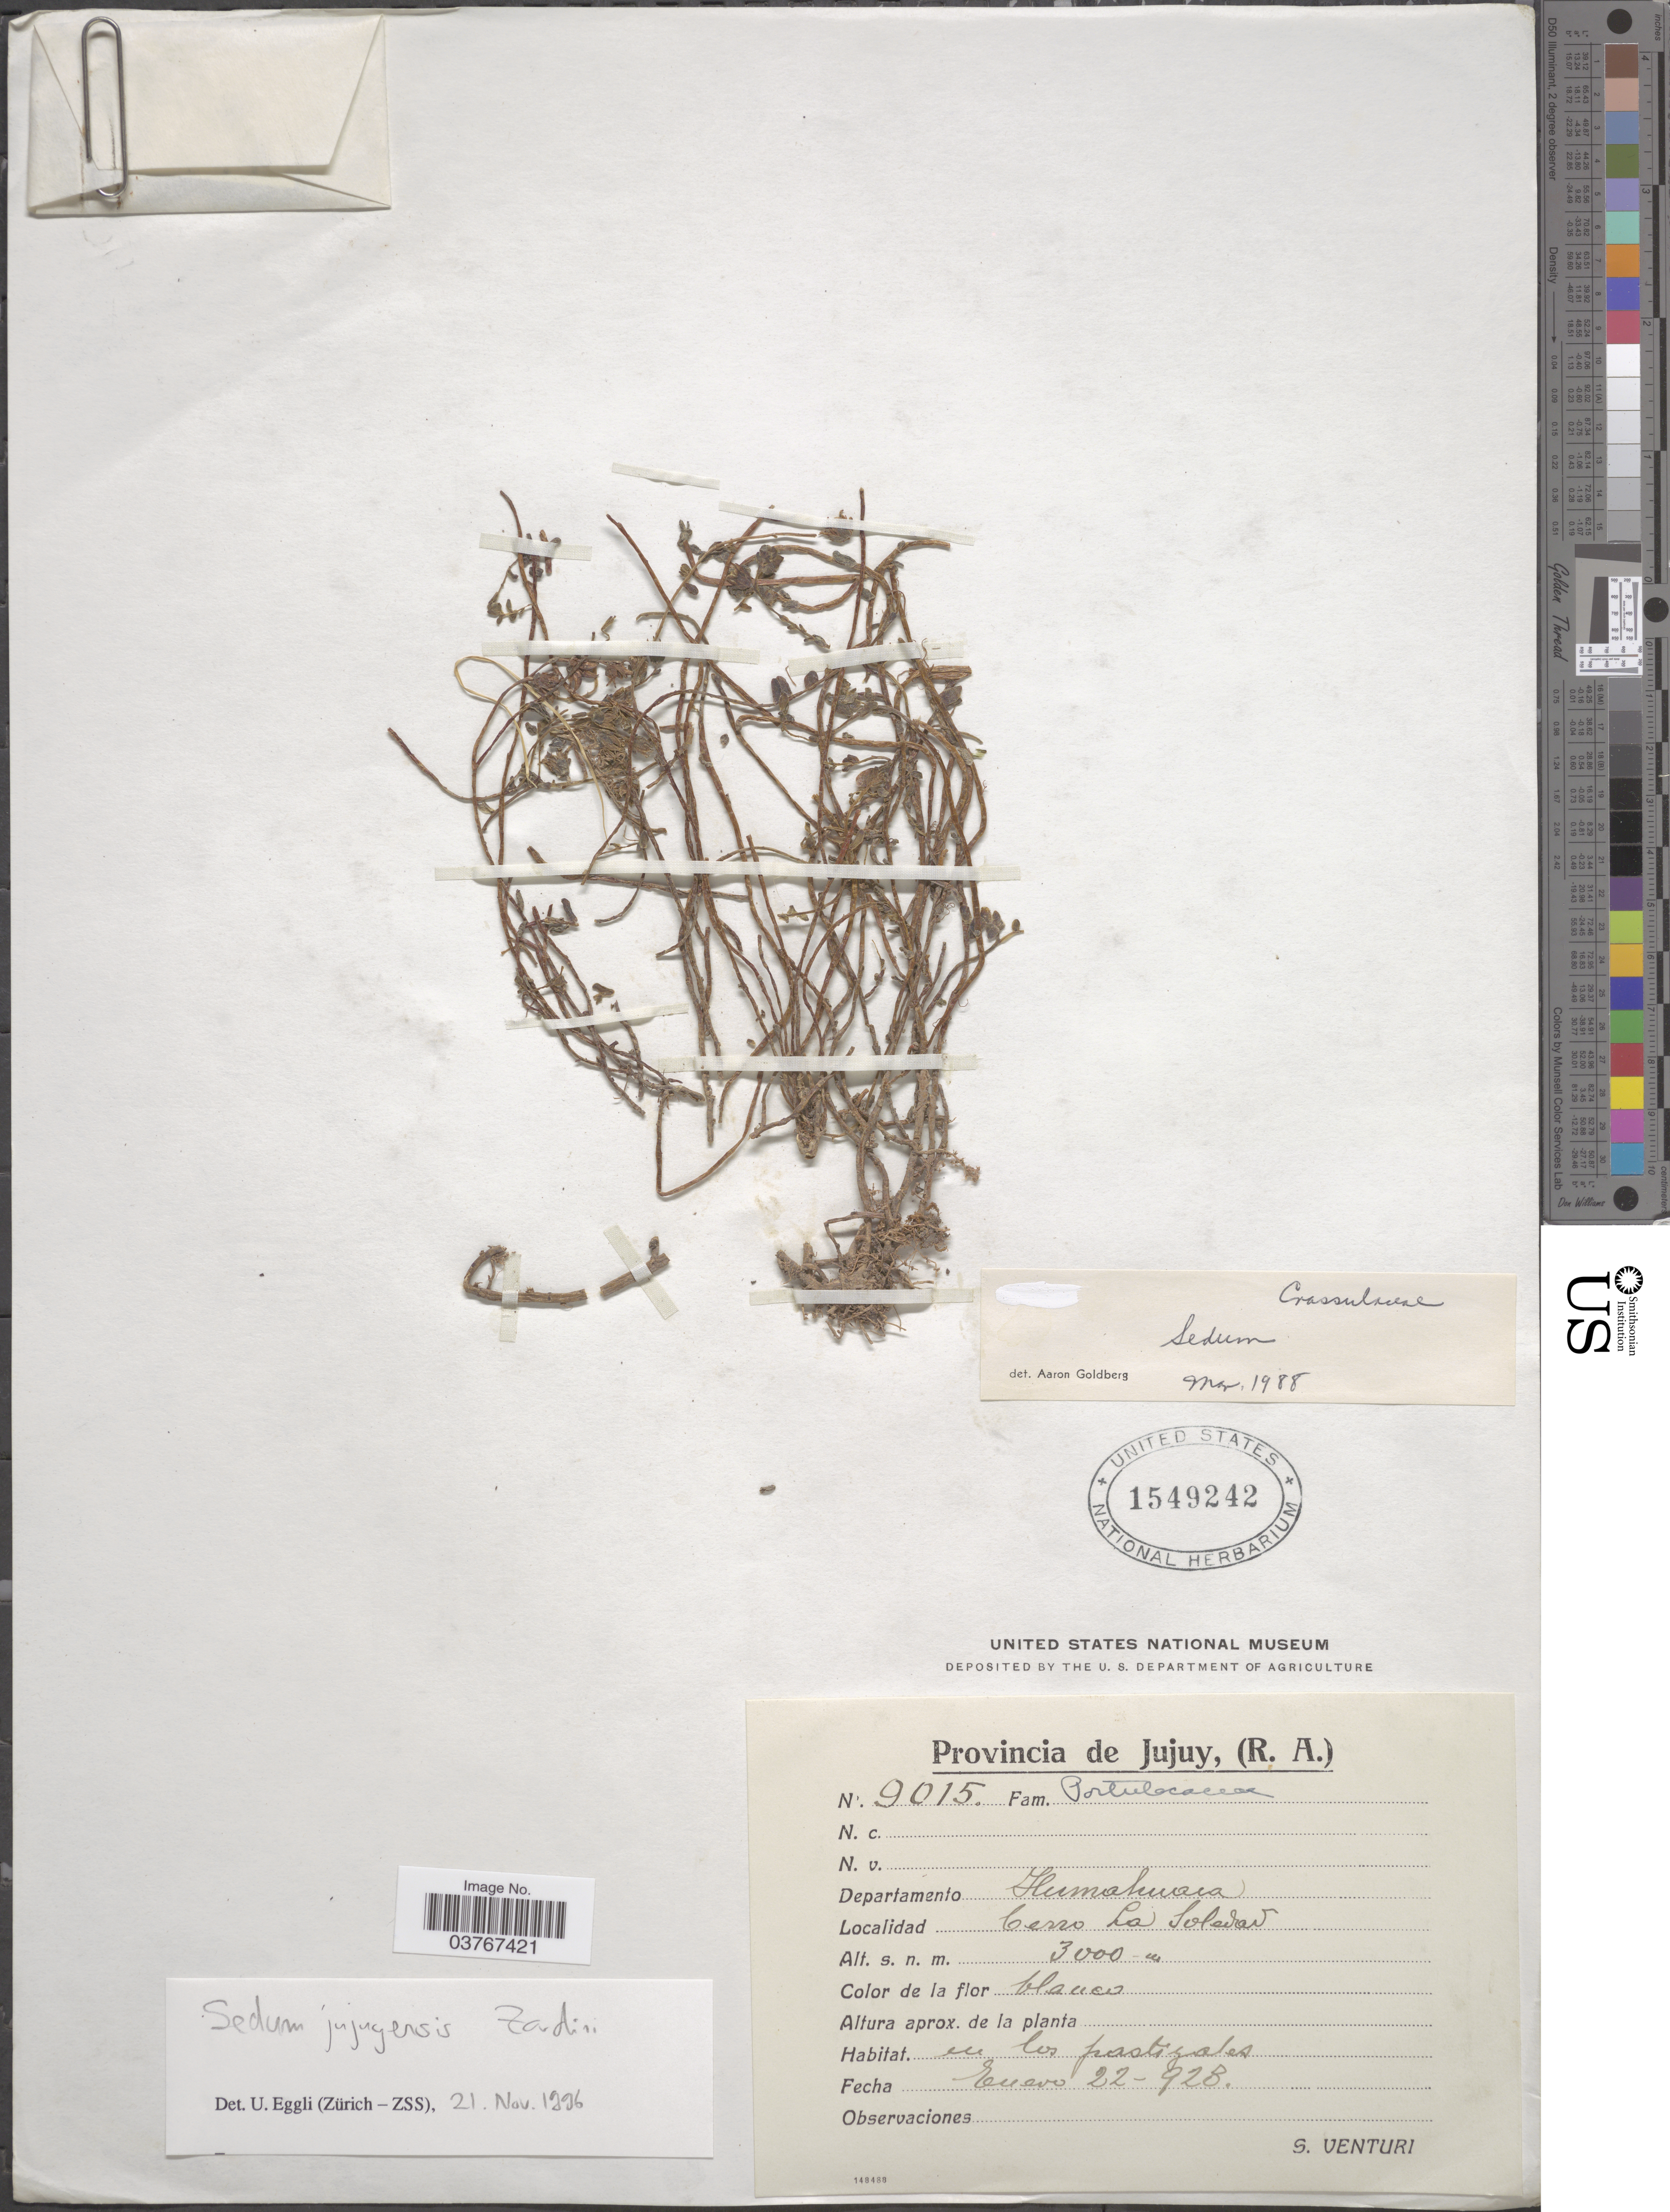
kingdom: Plantae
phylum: Tracheophyta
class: Magnoliopsida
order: Saxifragales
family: Crassulaceae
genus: Sedum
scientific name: Sedum jujuyense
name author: Zardini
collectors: S. Venturi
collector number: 9015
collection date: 1928-01-22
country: Argentina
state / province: Jujuy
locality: Provincia de Jujuy. Departamento Humahuaca. Cerro la Soledad.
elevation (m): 3000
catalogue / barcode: US 1549242